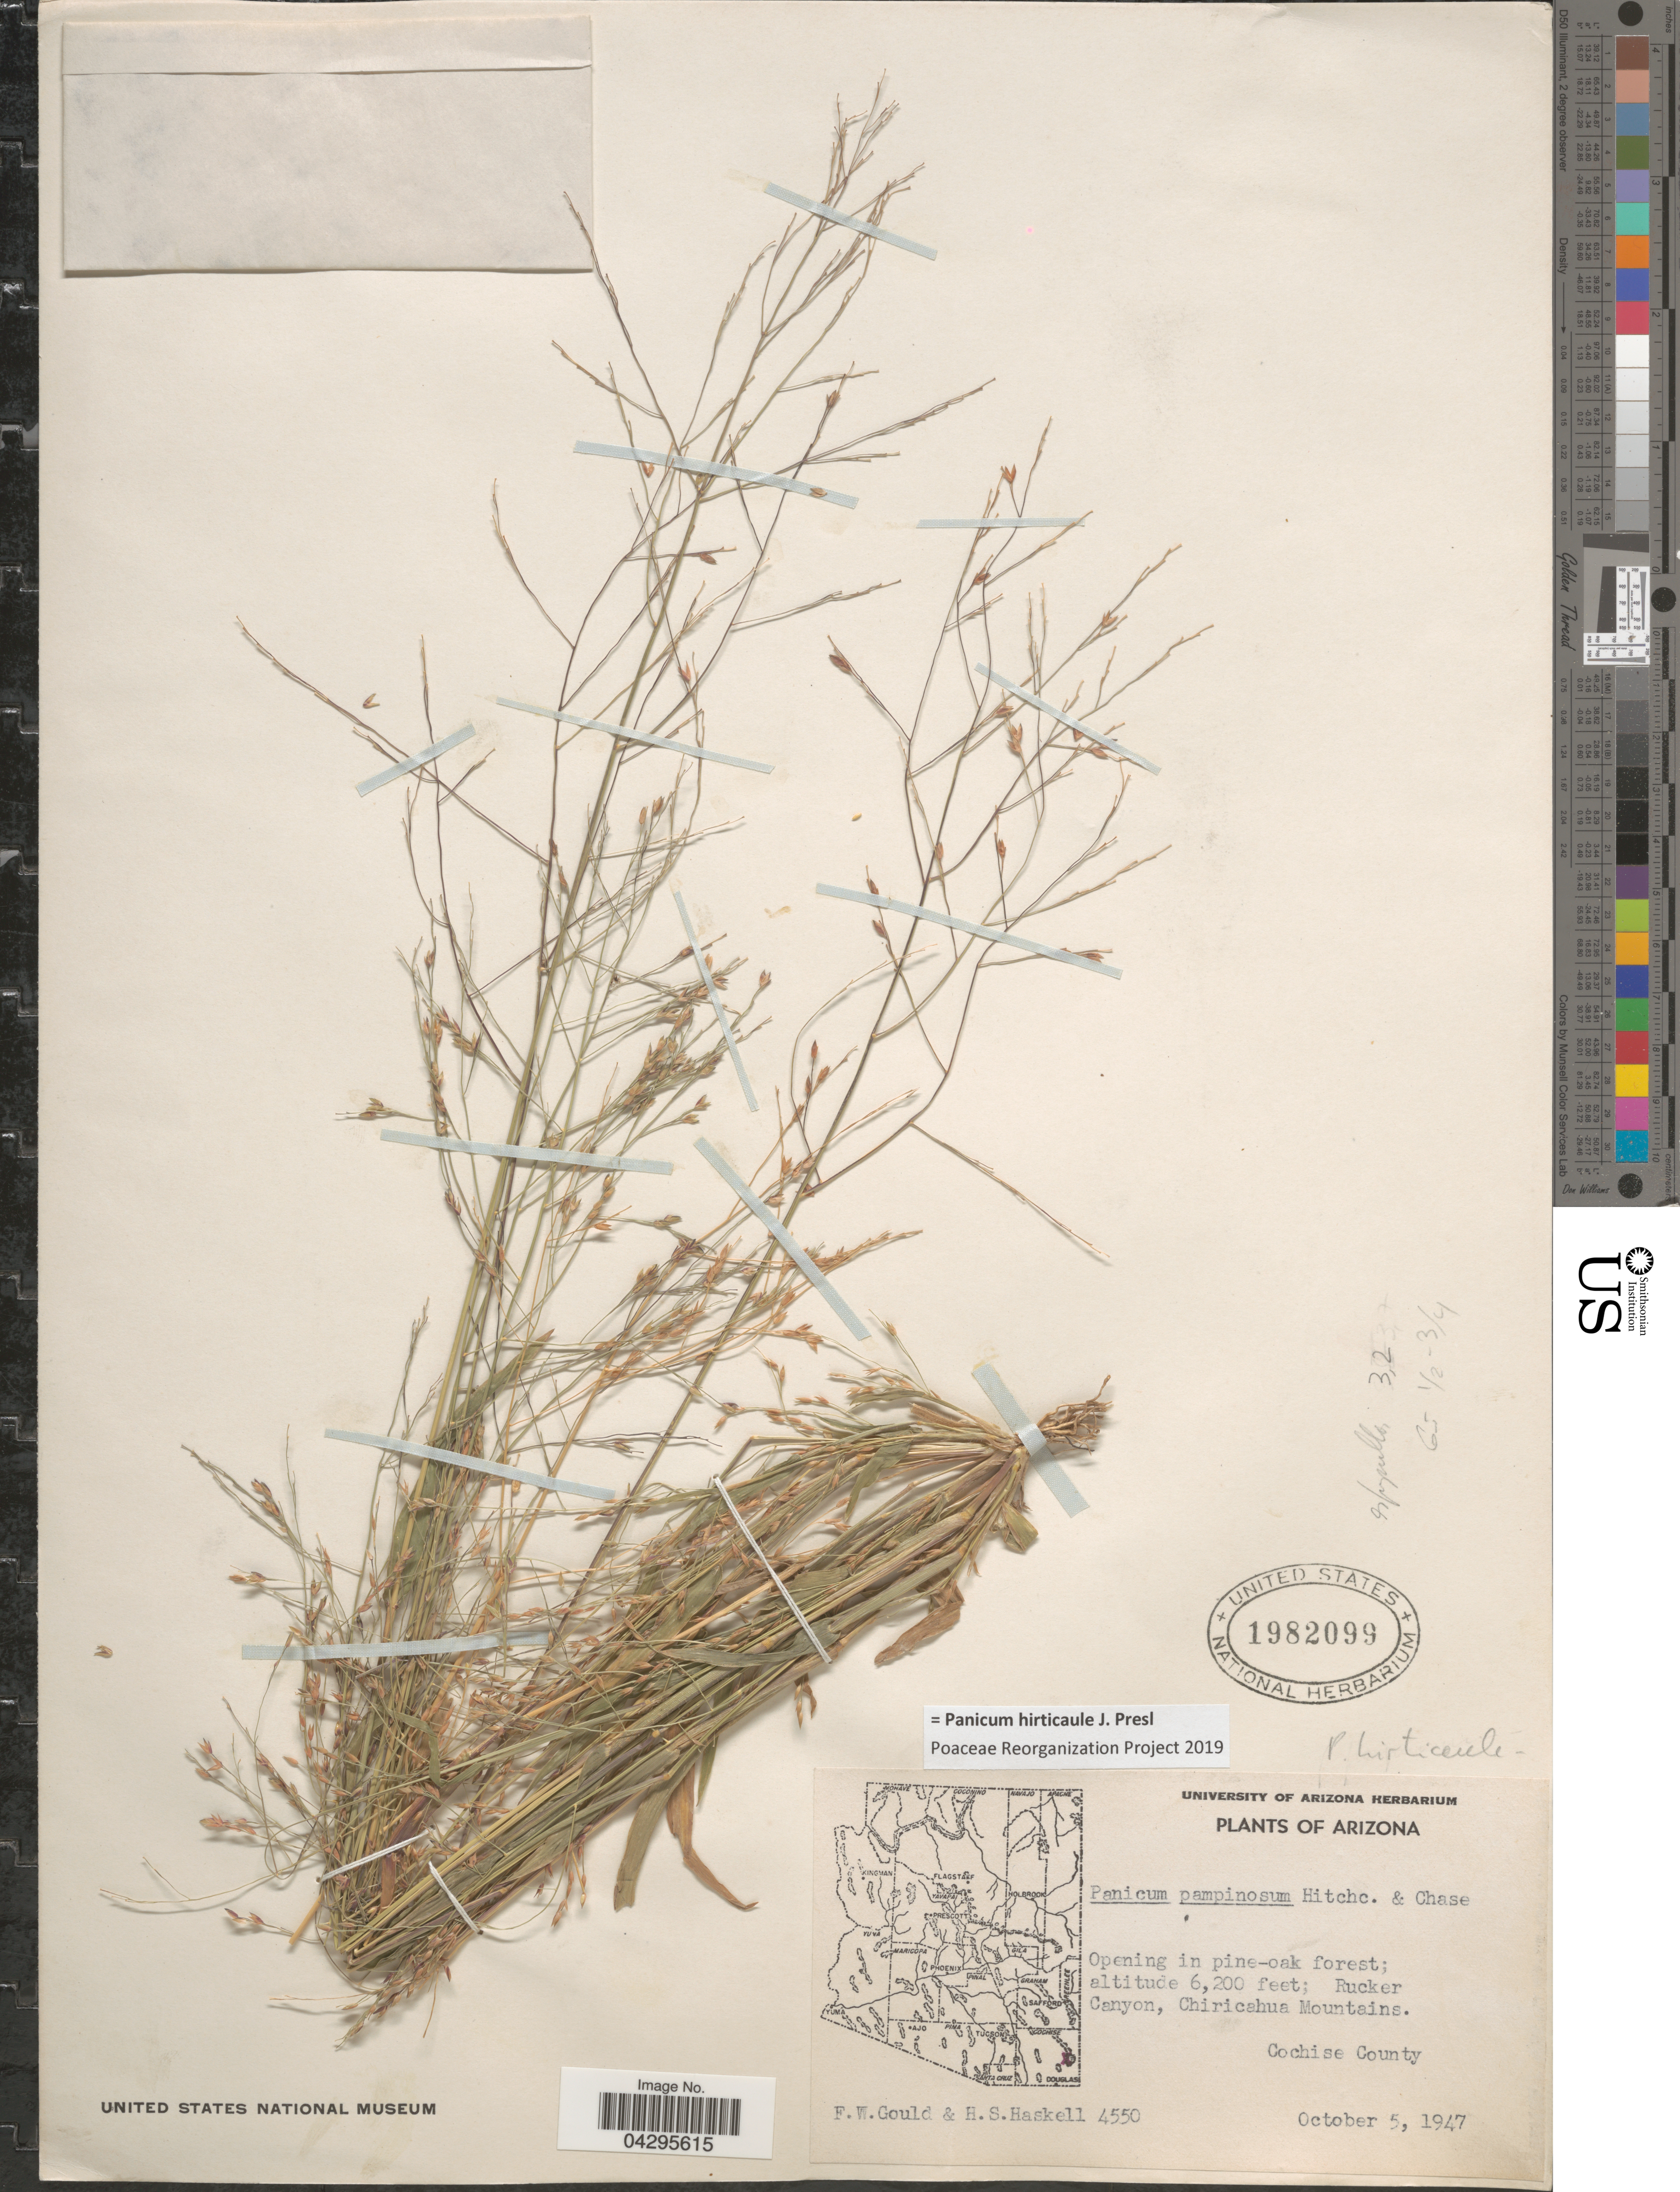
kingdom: Plantae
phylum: Tracheophyta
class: Liliopsida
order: Poales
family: Poaceae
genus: Panicum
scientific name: Panicum hirticaule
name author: J. Presl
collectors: F. W. Gould & H. Haskell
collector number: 4550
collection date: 1947-10-05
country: United States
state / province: Arizona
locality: Rucker Canyon, Chiricahua Mountains. Cochise County.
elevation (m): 1890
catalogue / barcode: US 1982099